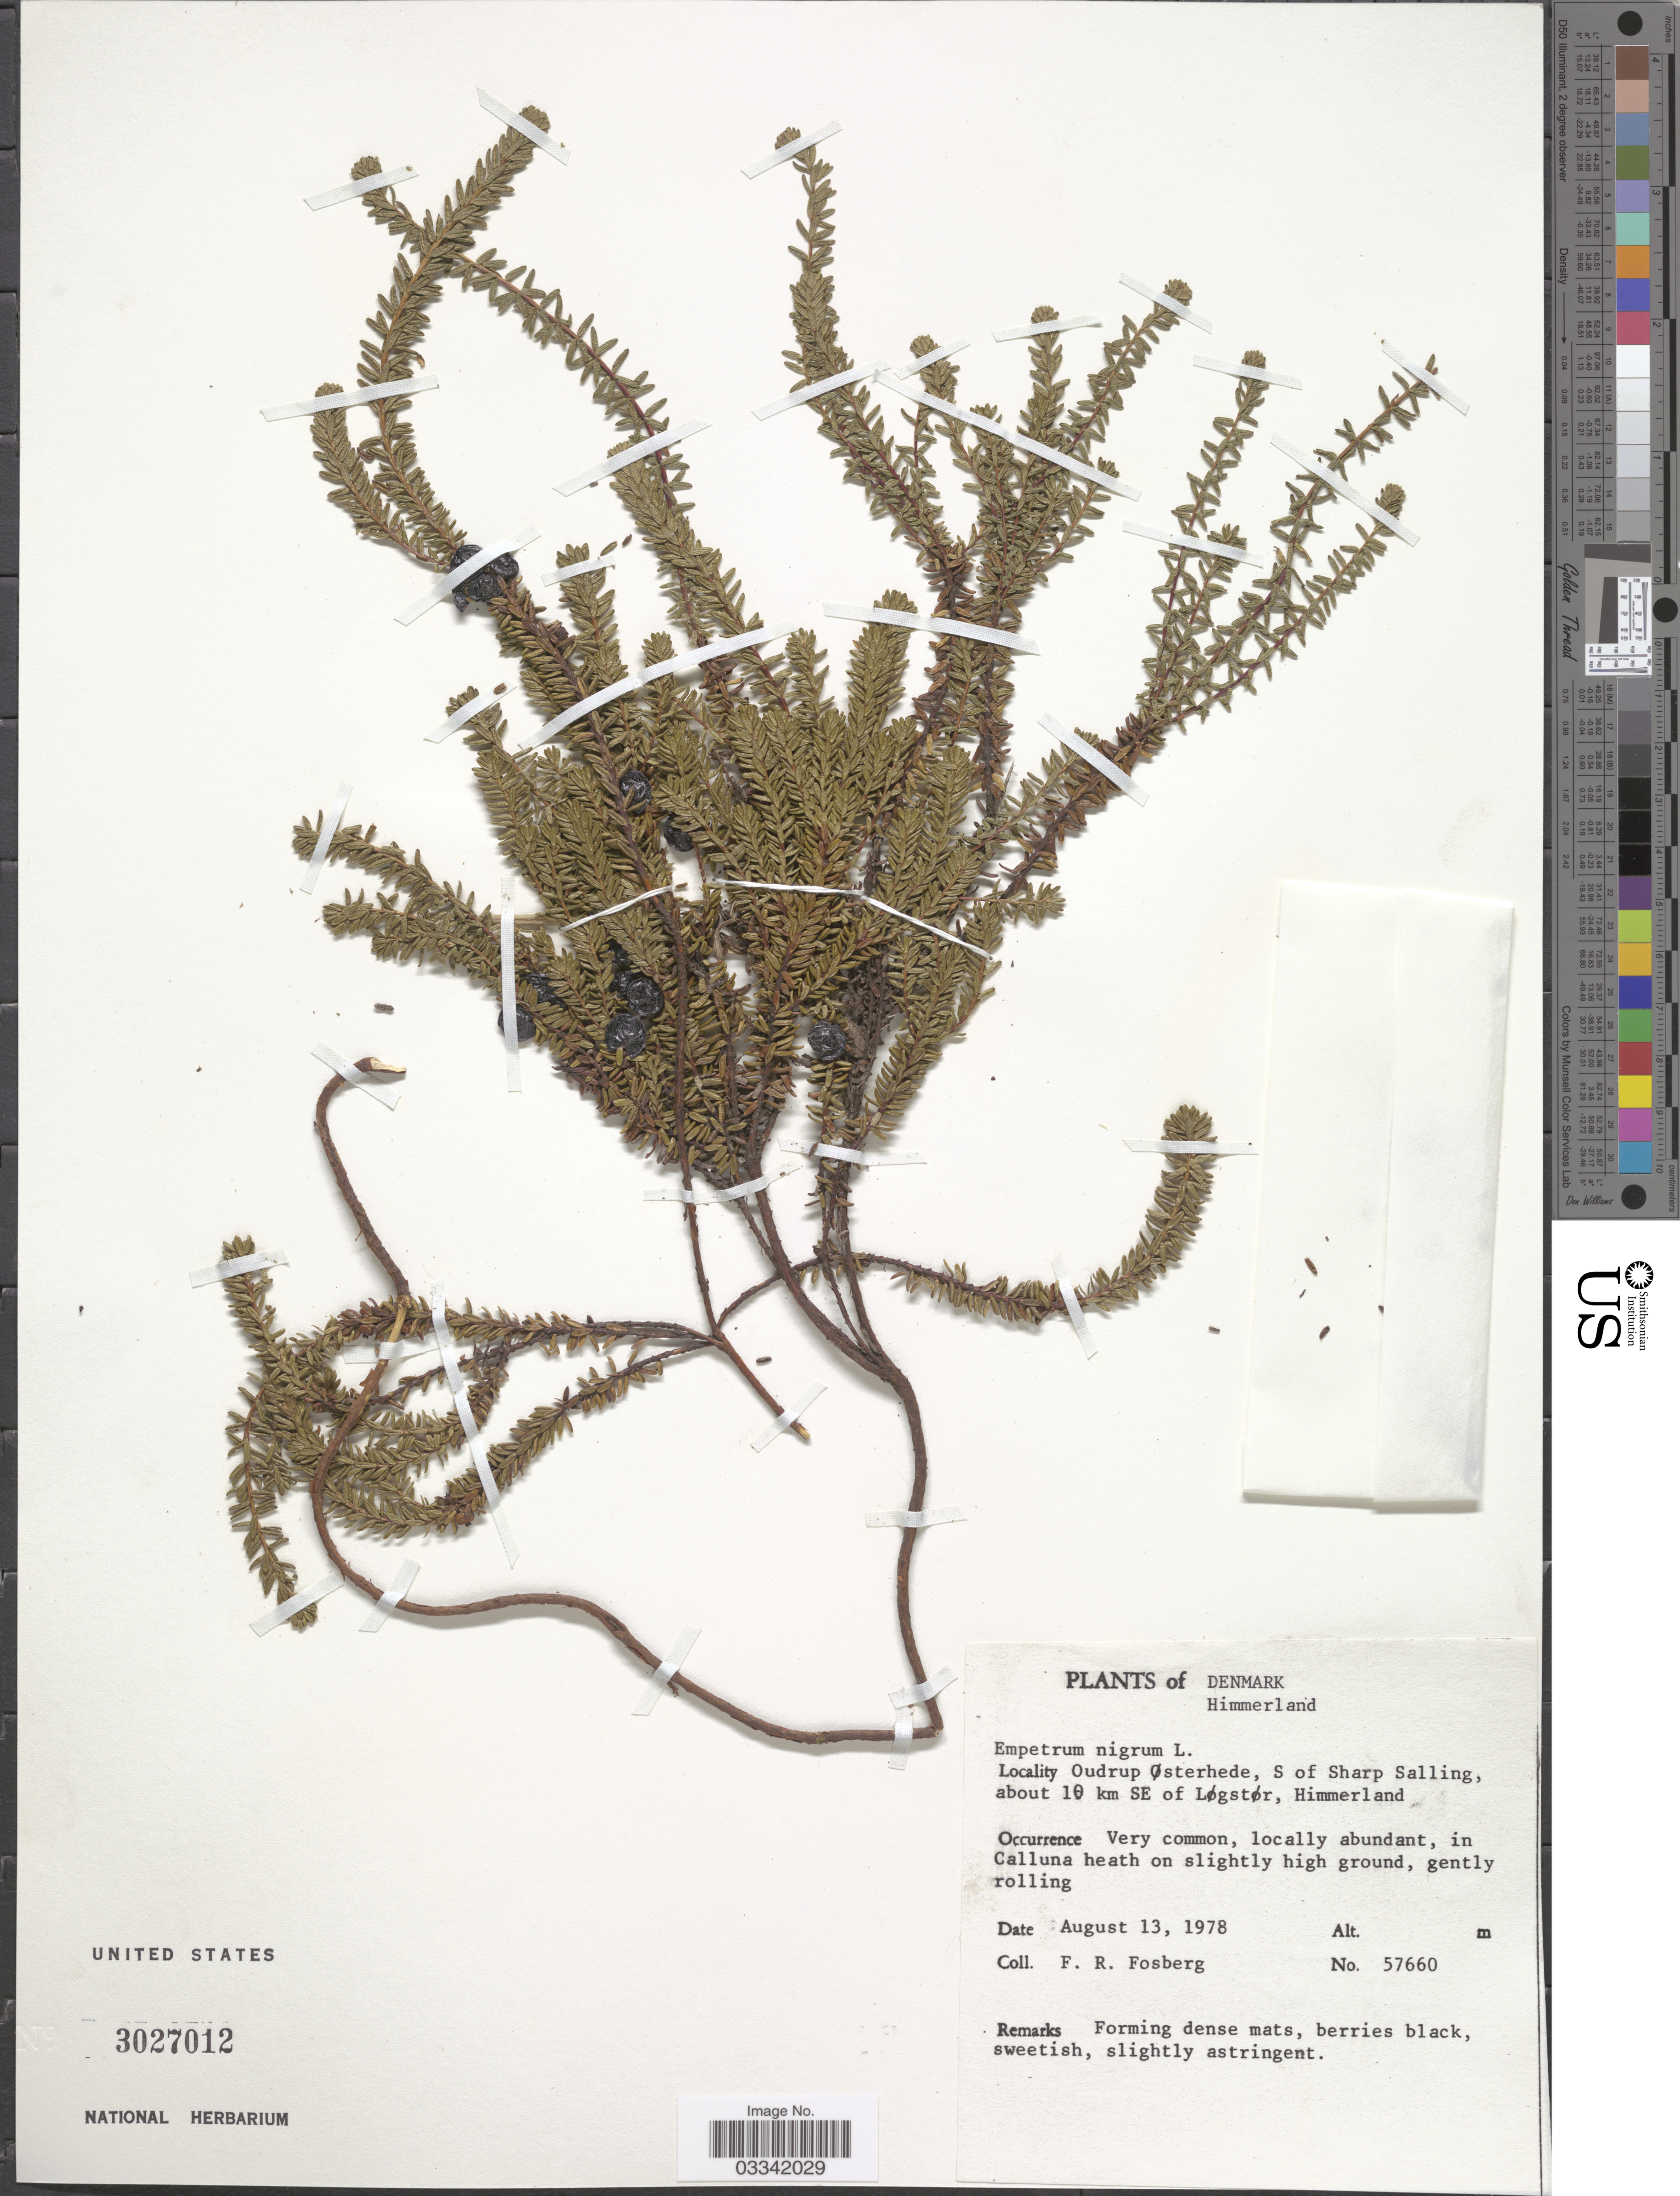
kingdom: Plantae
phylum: Tracheophyta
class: Magnoliopsida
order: Ericales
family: Ericaceae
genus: Empetrum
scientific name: Empetrum nigrum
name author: L.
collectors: F. R. Fosberg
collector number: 57660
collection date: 1978-08-13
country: Denmark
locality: Himmerland, Oudrup Østerhede, S of Sharp Salling, about 10 km SE of Løgstør, Himmerland.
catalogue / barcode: US 3027012